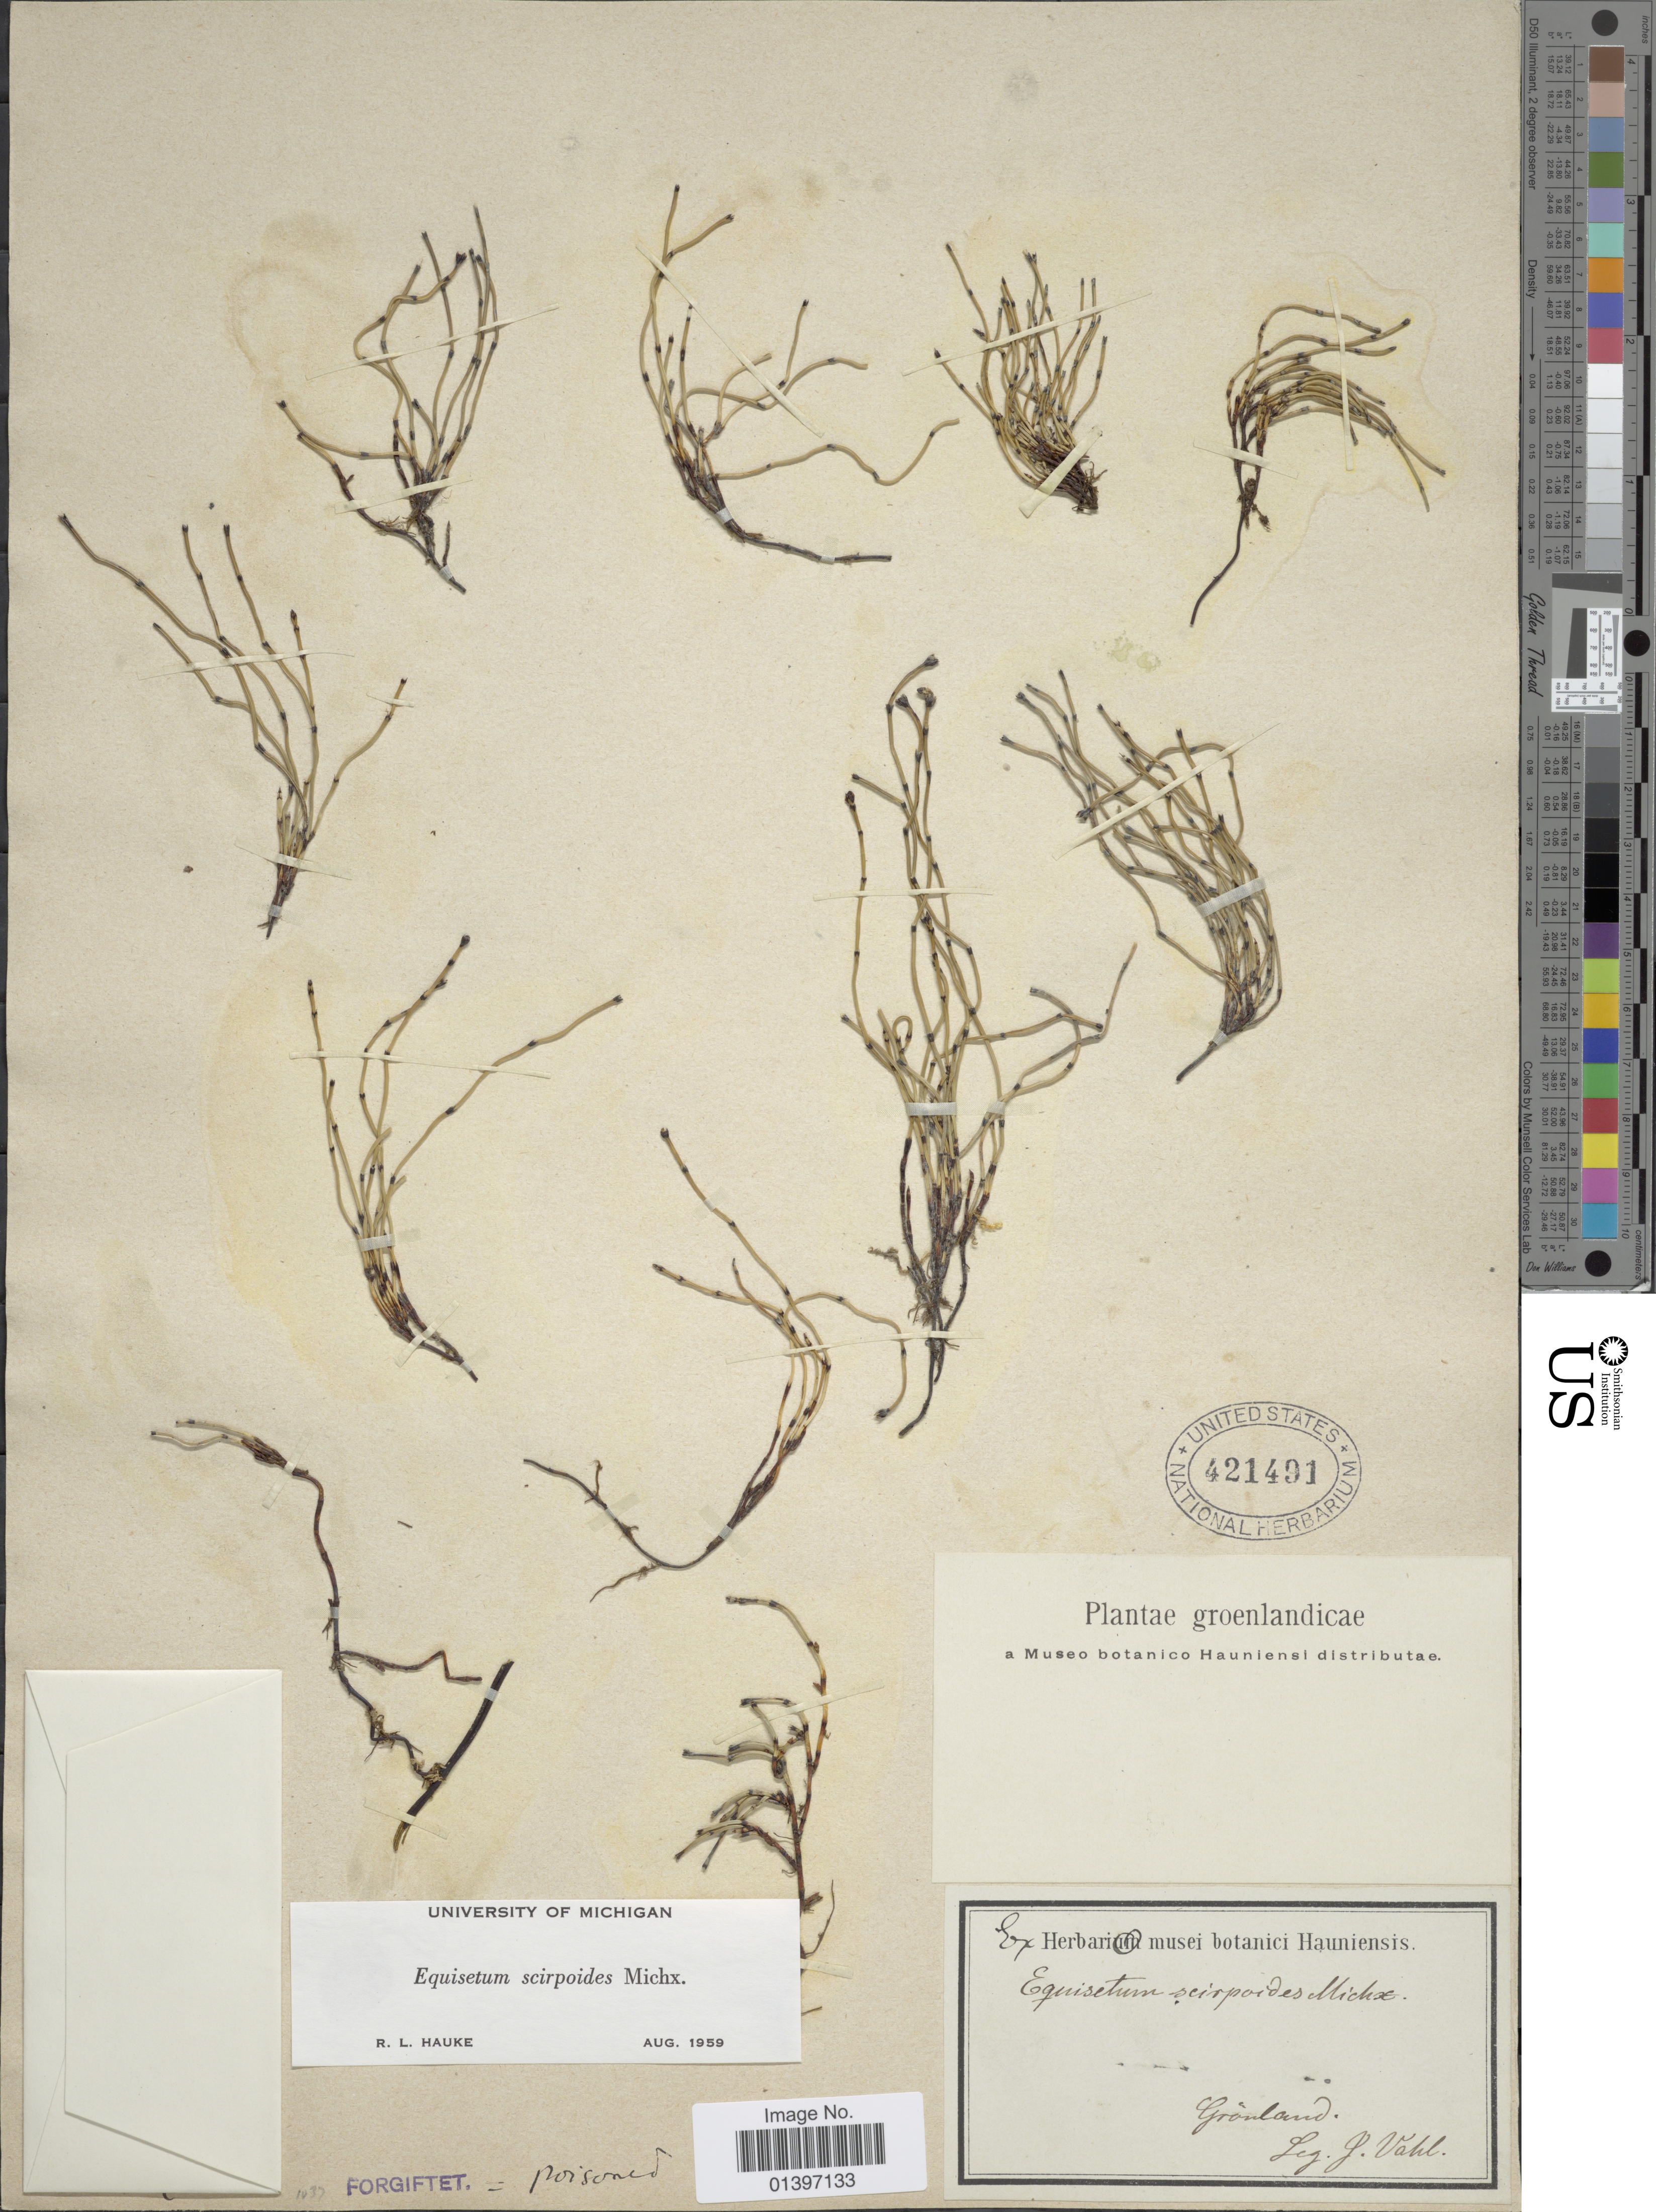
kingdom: Plantae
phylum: Tracheophyta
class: Polypodiopsida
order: Equisetales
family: Equisetaceae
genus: Equisetum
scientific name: Equisetum scirpoides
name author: Michx.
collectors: J. Vahl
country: Greenland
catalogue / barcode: US 421491